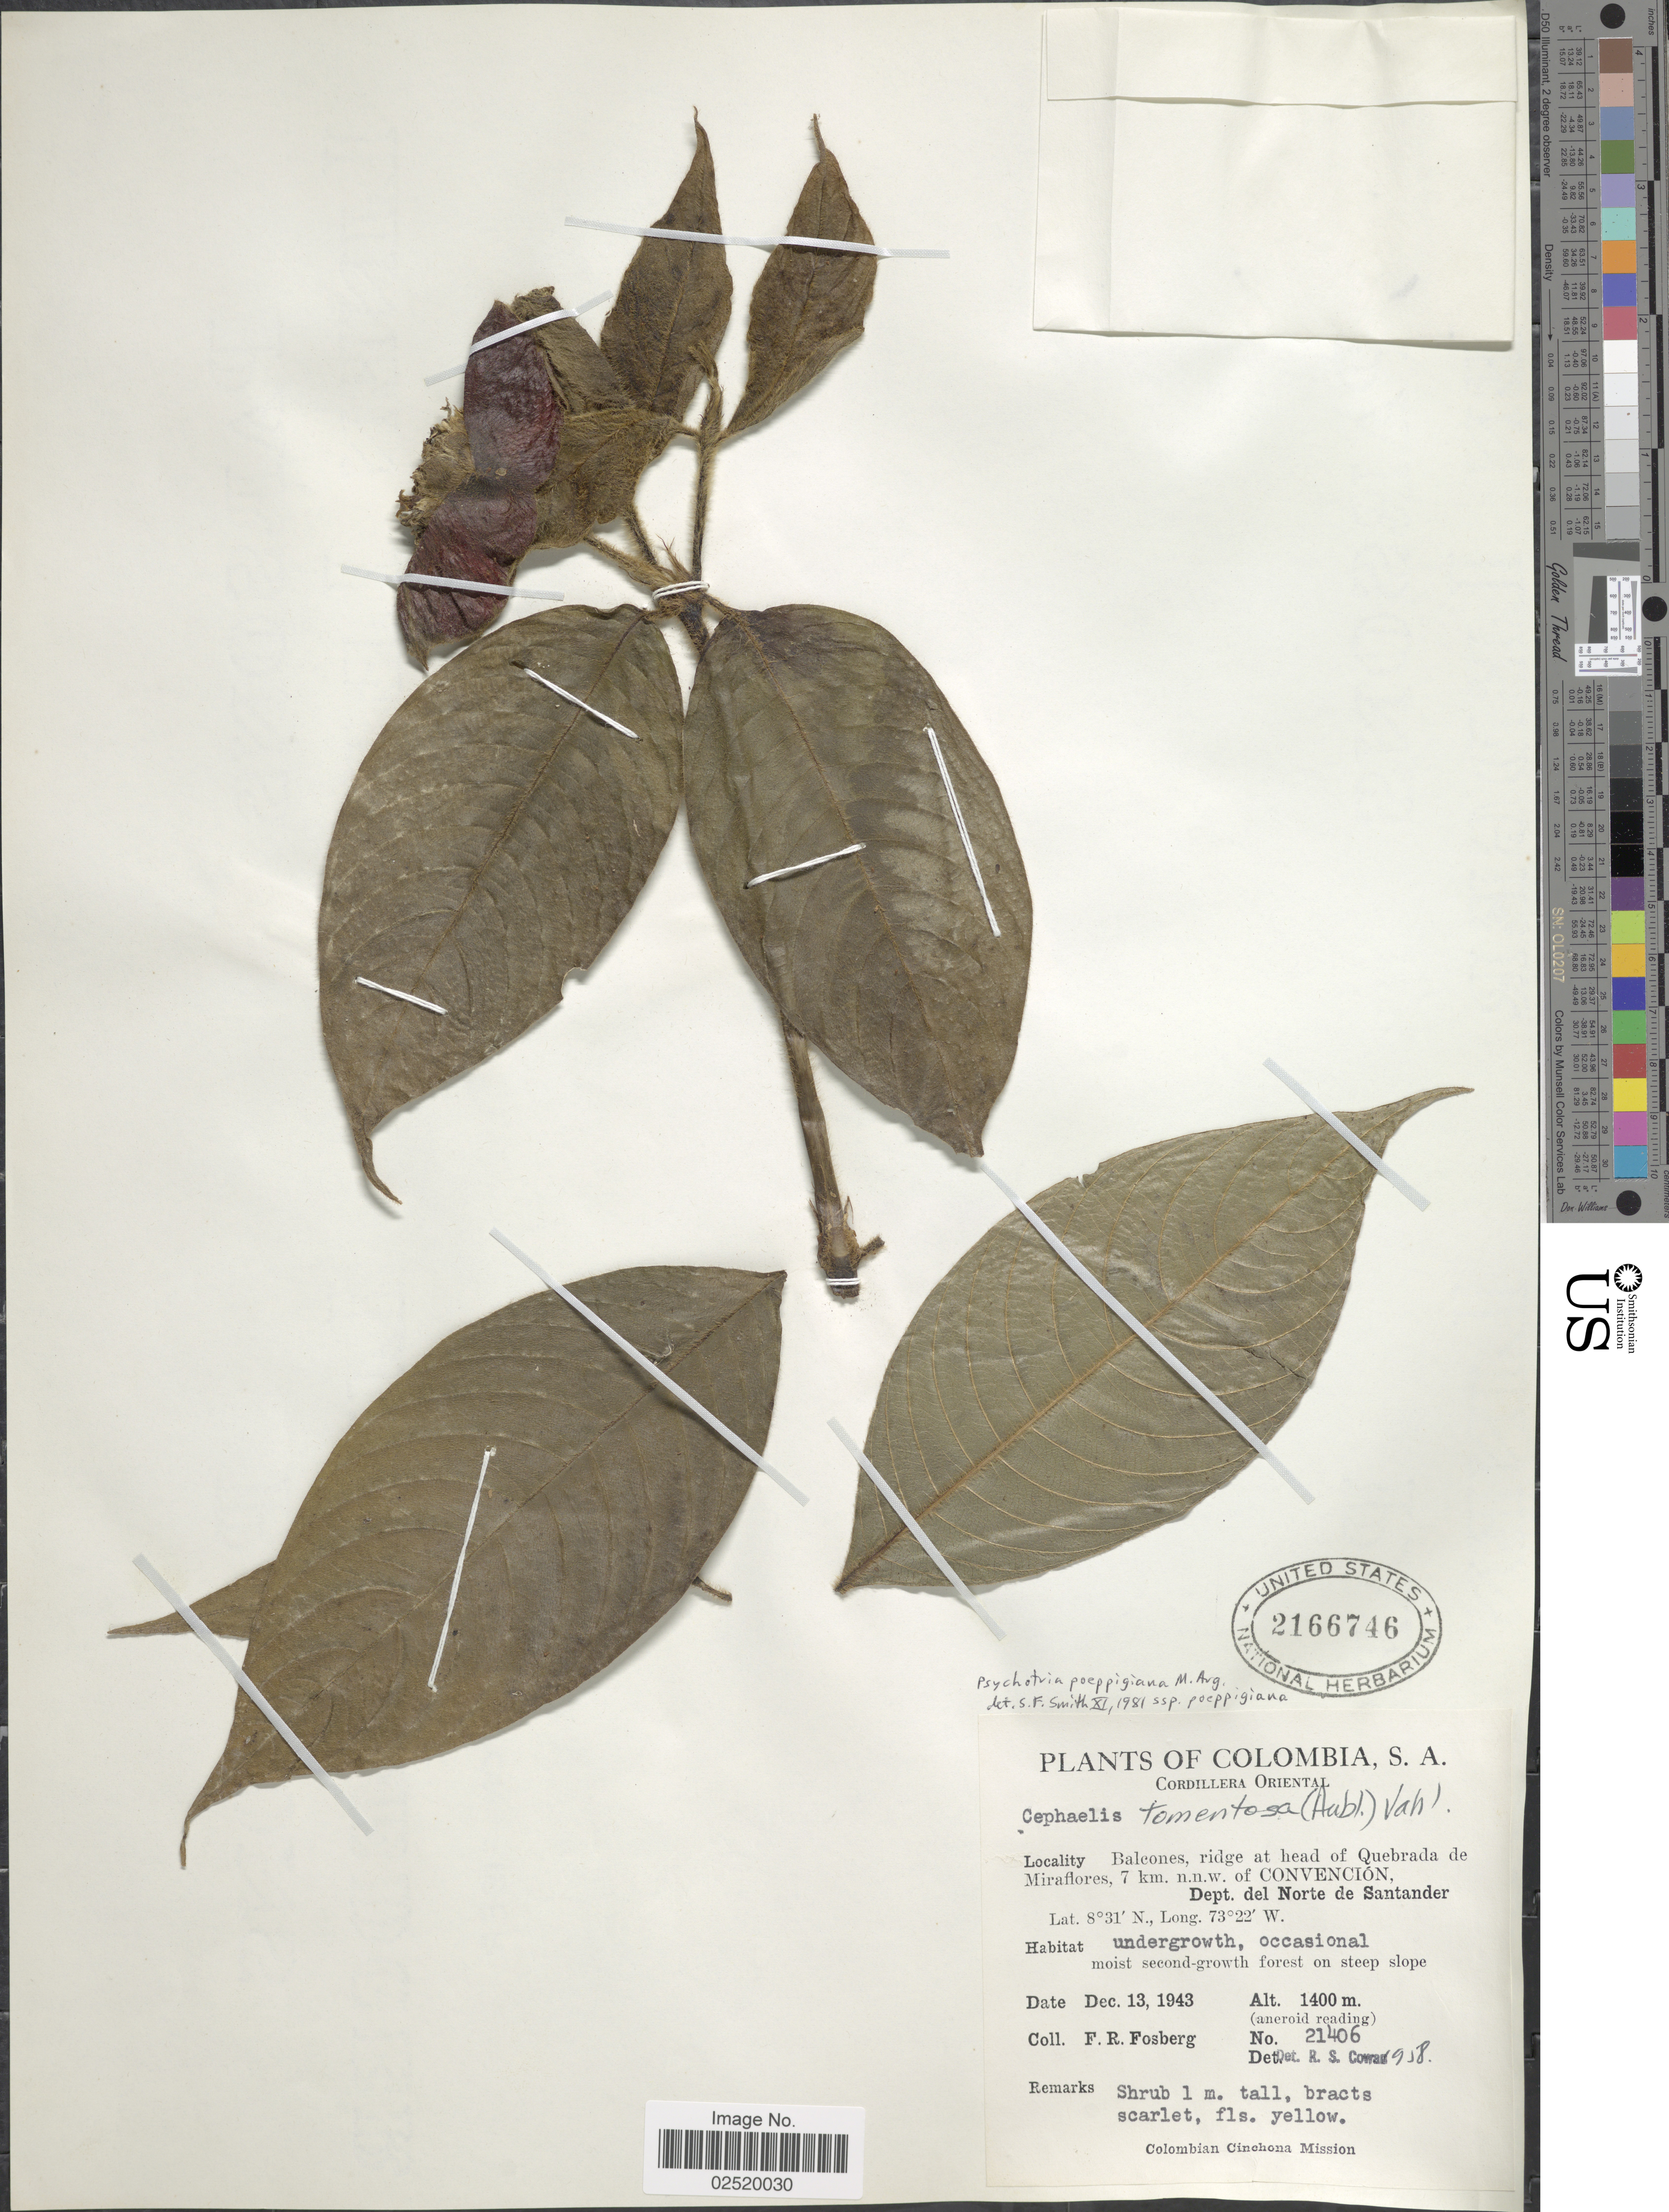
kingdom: Plantae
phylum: Tracheophyta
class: Magnoliopsida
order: Gentianales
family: Rubiaceae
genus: Psychotria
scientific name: Psychotria poeppigiana subsp. poeppigiana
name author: Müll. Arg.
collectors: F. R. Fosberg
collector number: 21406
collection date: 1943-12-13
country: Colombia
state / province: Norte de Santander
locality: Cordillera Oriental, Balcones, ridge at head of Quebrada de Miraflores, 7 km, n.n.w. of Convencion, Dept. del Norte de Santander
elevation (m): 1400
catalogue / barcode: US 2166746